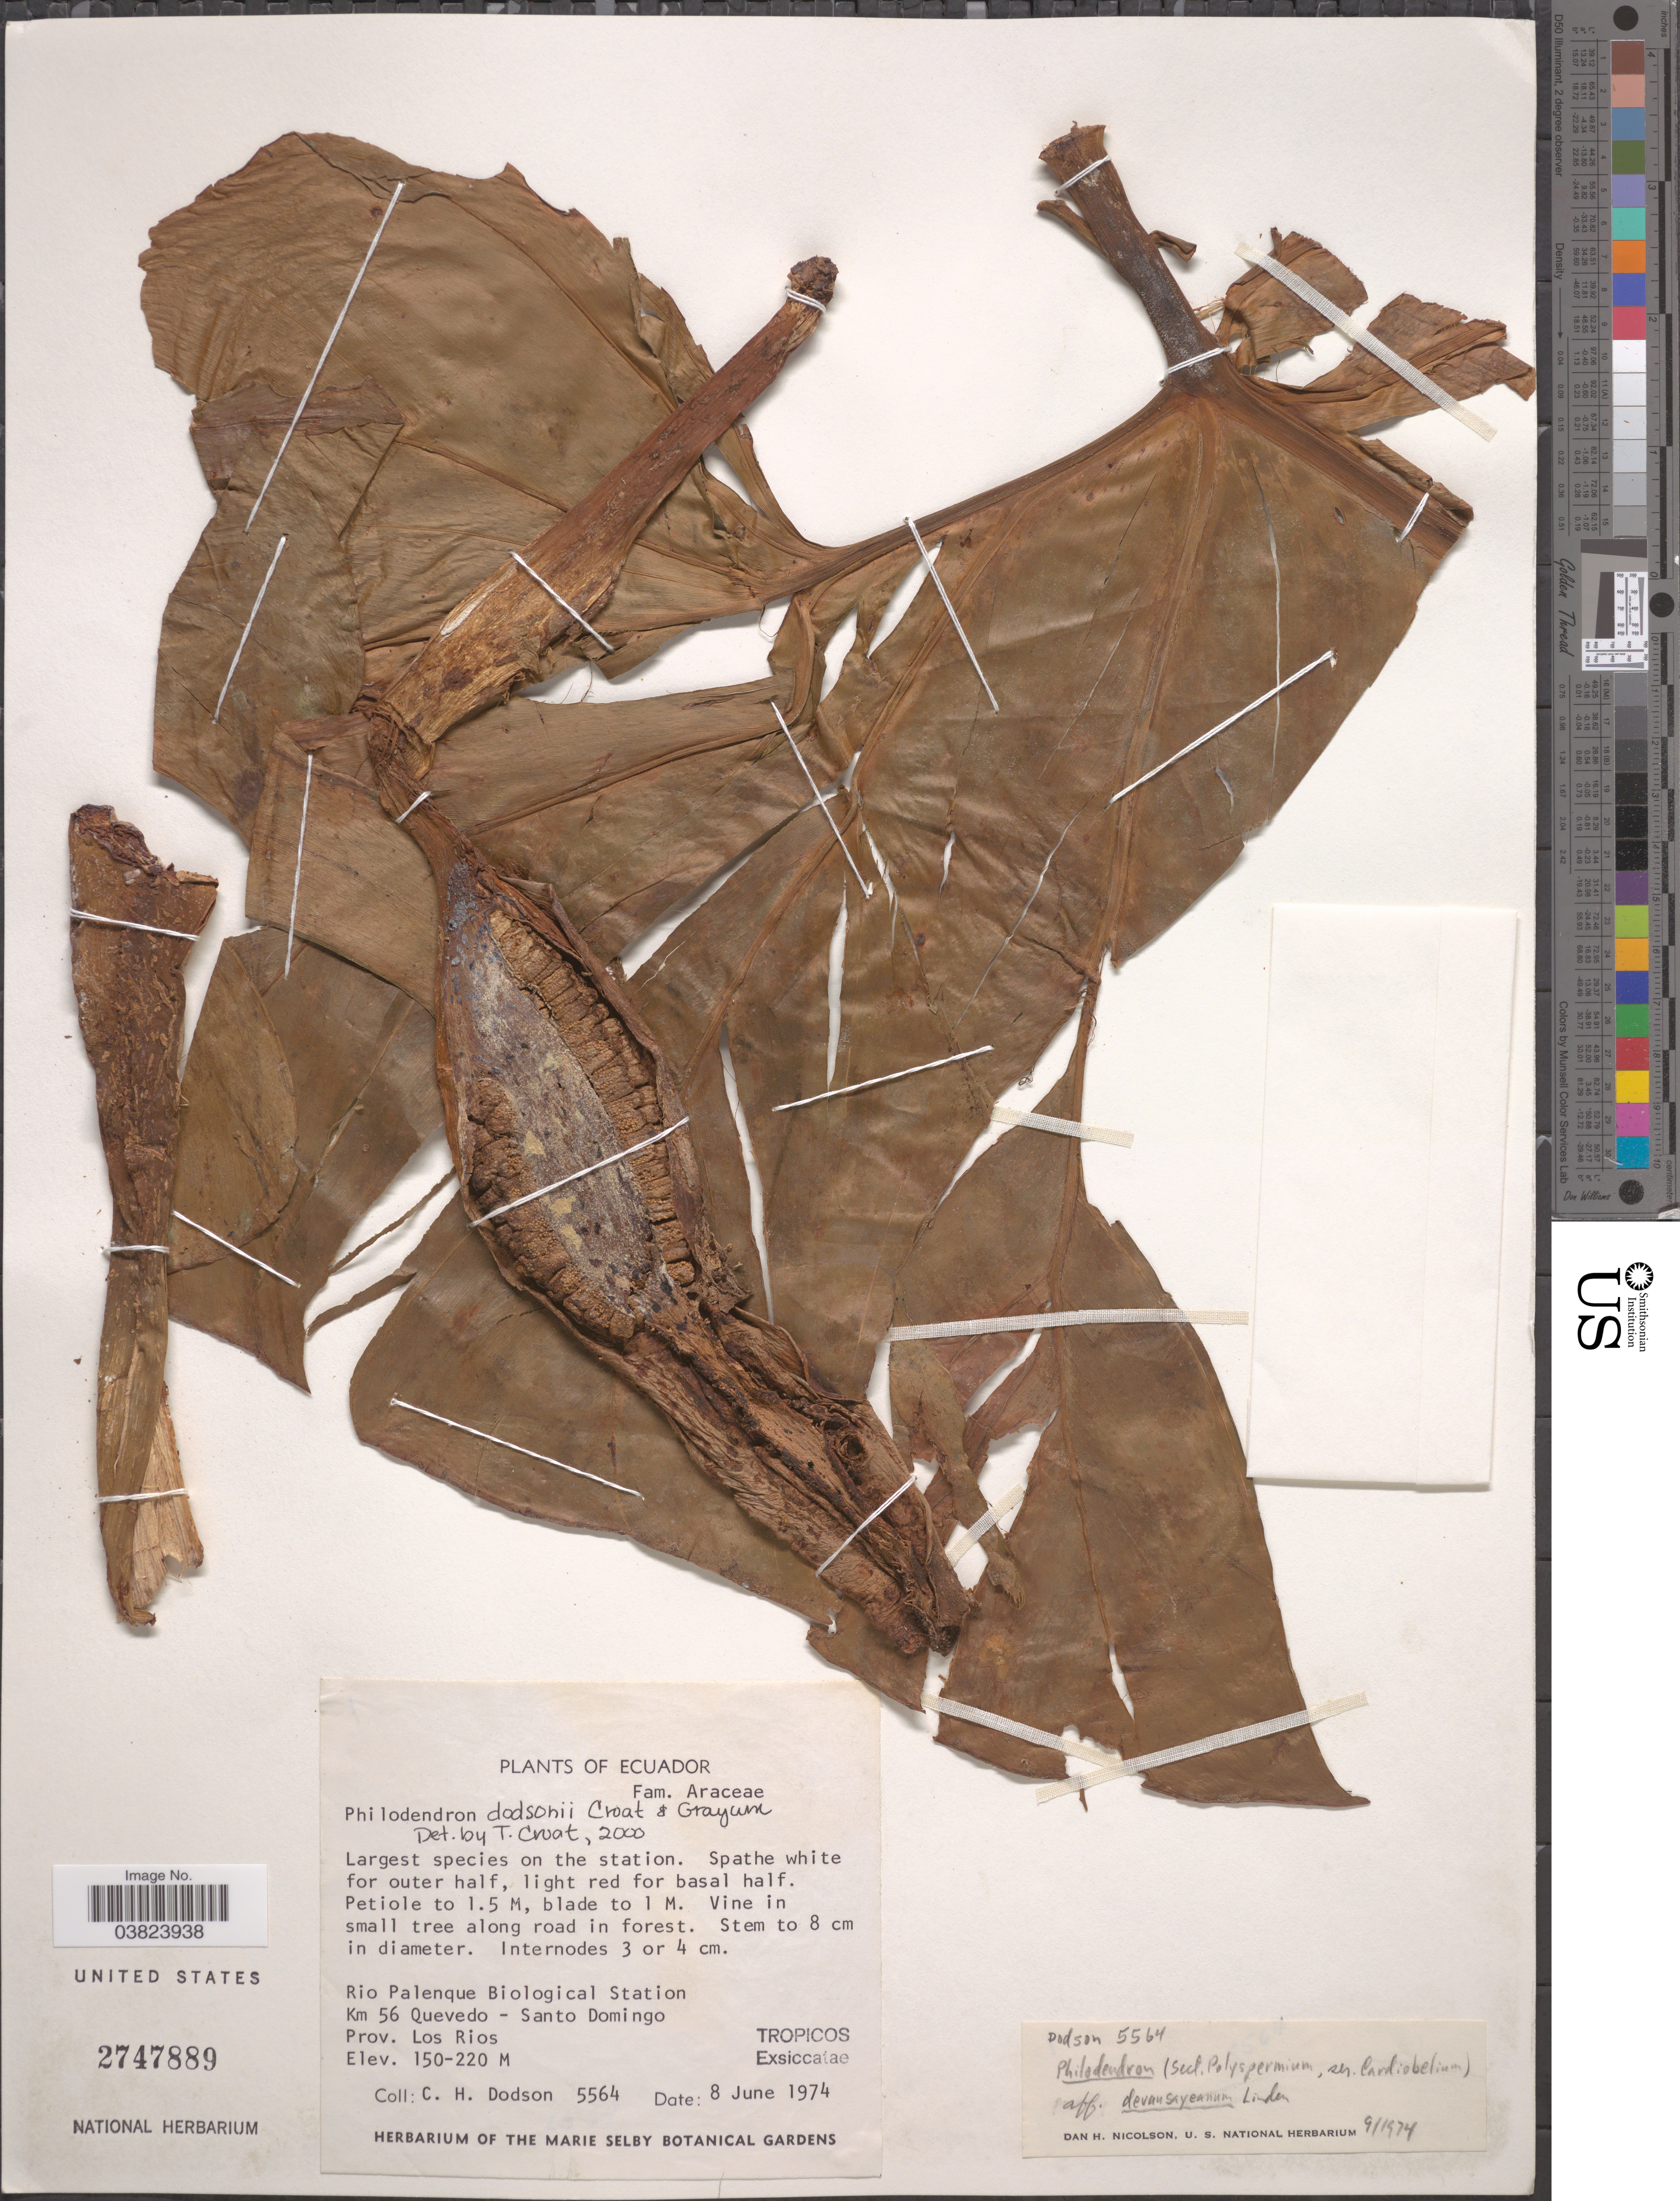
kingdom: Plantae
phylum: Tracheophyta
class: Liliopsida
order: Alismatales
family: Araceae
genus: Philodendron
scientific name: Philodendron dodsonii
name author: Croat & Grayum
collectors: C. H. Dodson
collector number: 5564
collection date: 1974-06-08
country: Ecuador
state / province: Los Ríos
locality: Rio Palenque Biological Station. Km 56 Quevedo-Santo Domingo.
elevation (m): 150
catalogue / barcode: US 2747889